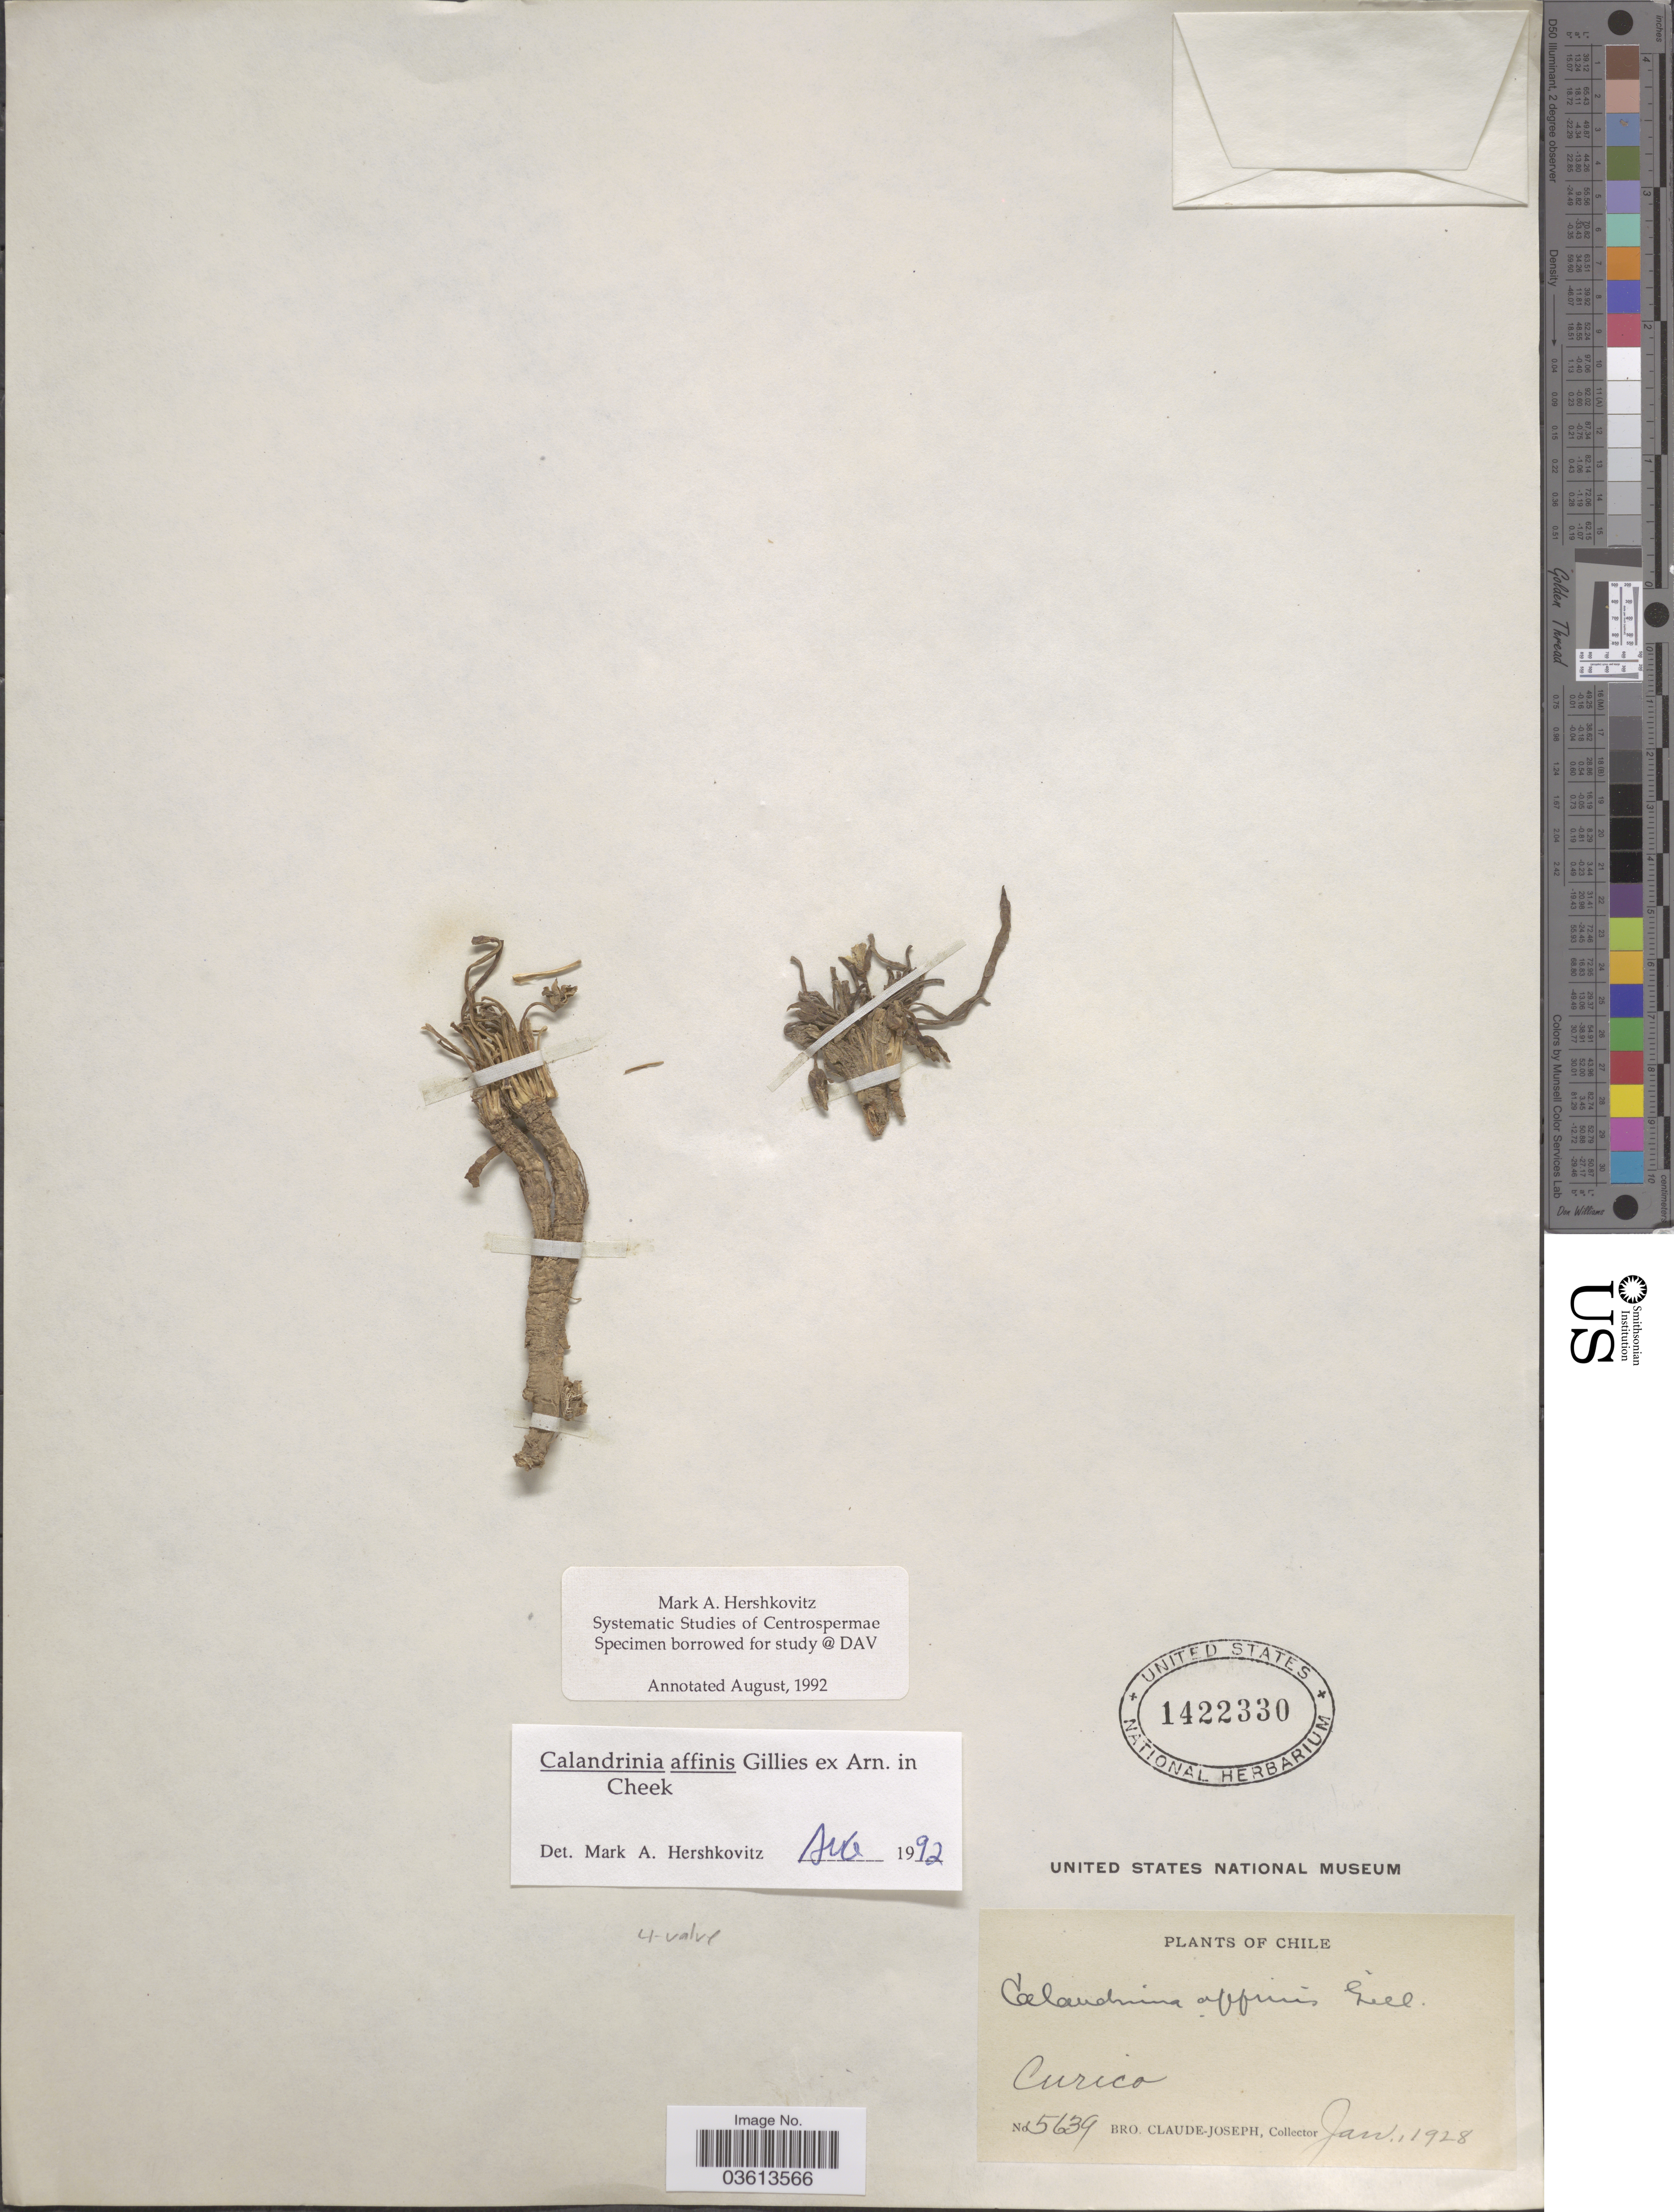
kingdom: Plantae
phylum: Tracheophyta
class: Magnoliopsida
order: Caryophyllales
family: Montiaceae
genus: Calandrinia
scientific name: Calandrinia affinis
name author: Gillies ex Arn.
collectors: Bro. Claude-Joseph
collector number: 5639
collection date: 1928-01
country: Chile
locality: Curico.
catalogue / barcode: US 1422330